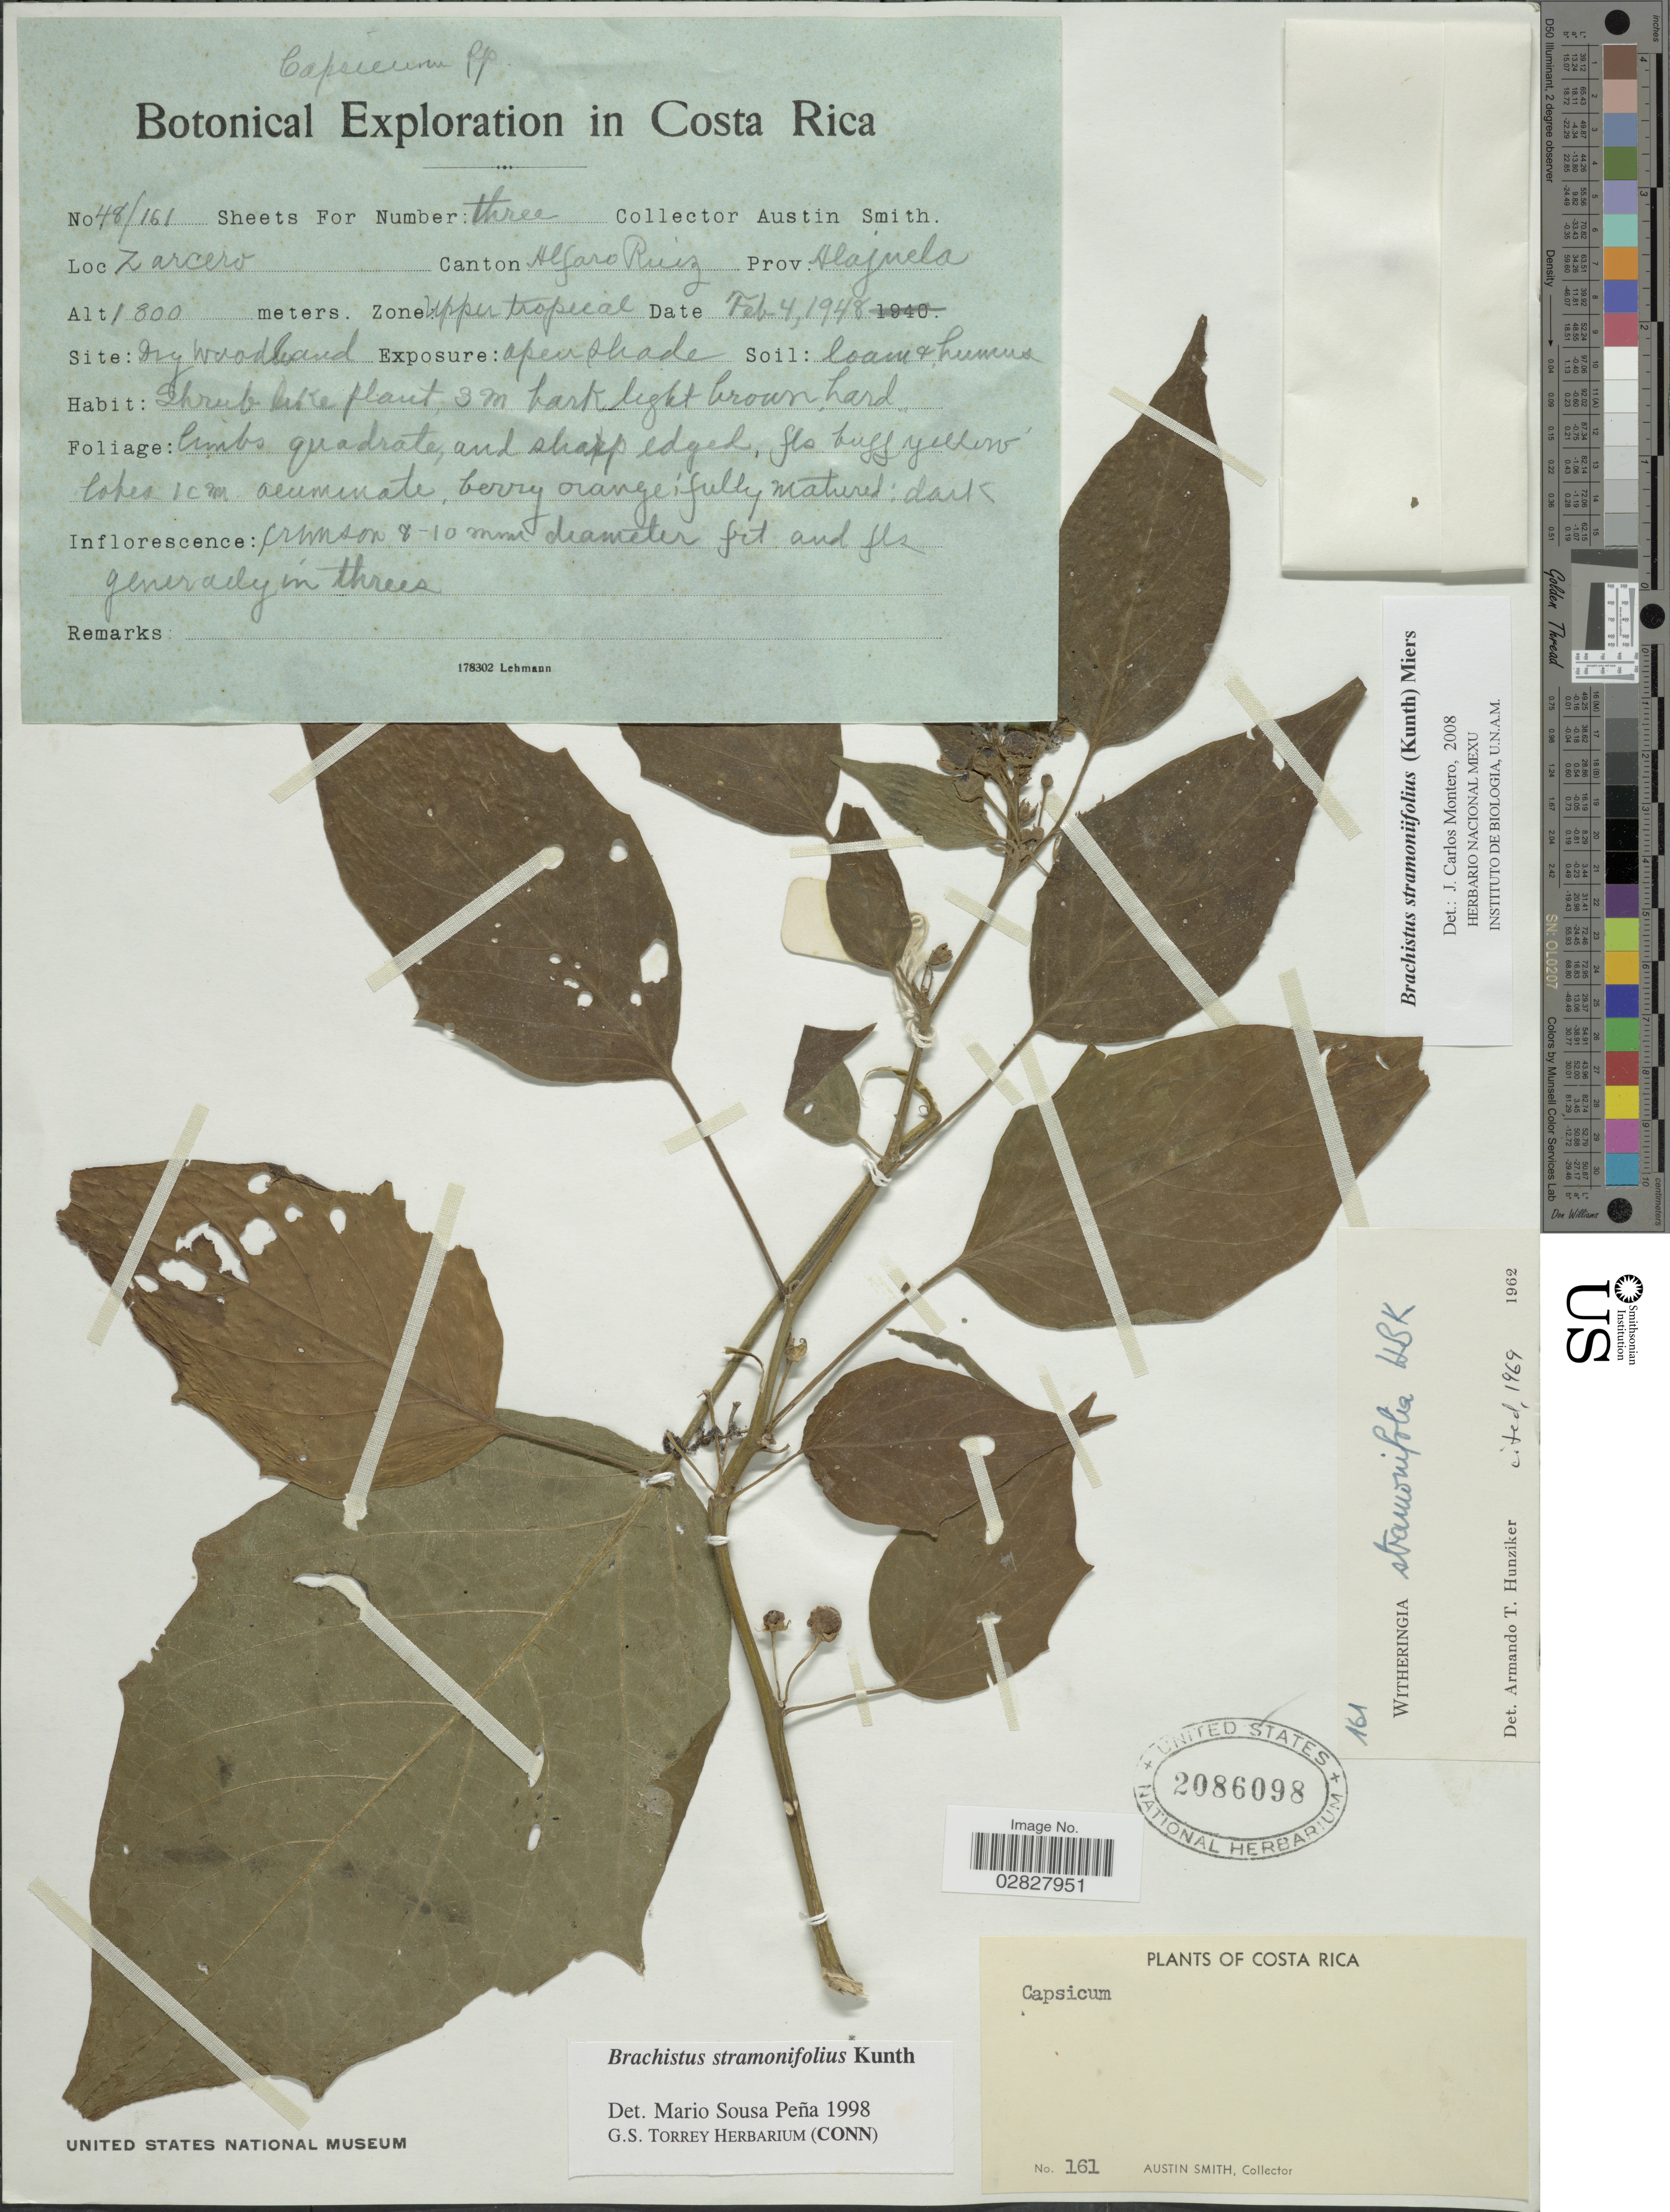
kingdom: Plantae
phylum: Tracheophyta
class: Magnoliopsida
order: Solanales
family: Solanaceae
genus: Brachistus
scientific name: Brachistus stramonifolius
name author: (Kunth) Miers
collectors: Aust P. Smith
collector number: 48/161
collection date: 1948-02-04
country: Costa Rica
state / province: Alajuela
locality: Zarcero, Canton Alfaro Ruiz, Prov. Alajuela, Zone Upper tropical.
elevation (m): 1800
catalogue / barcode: US 2086098